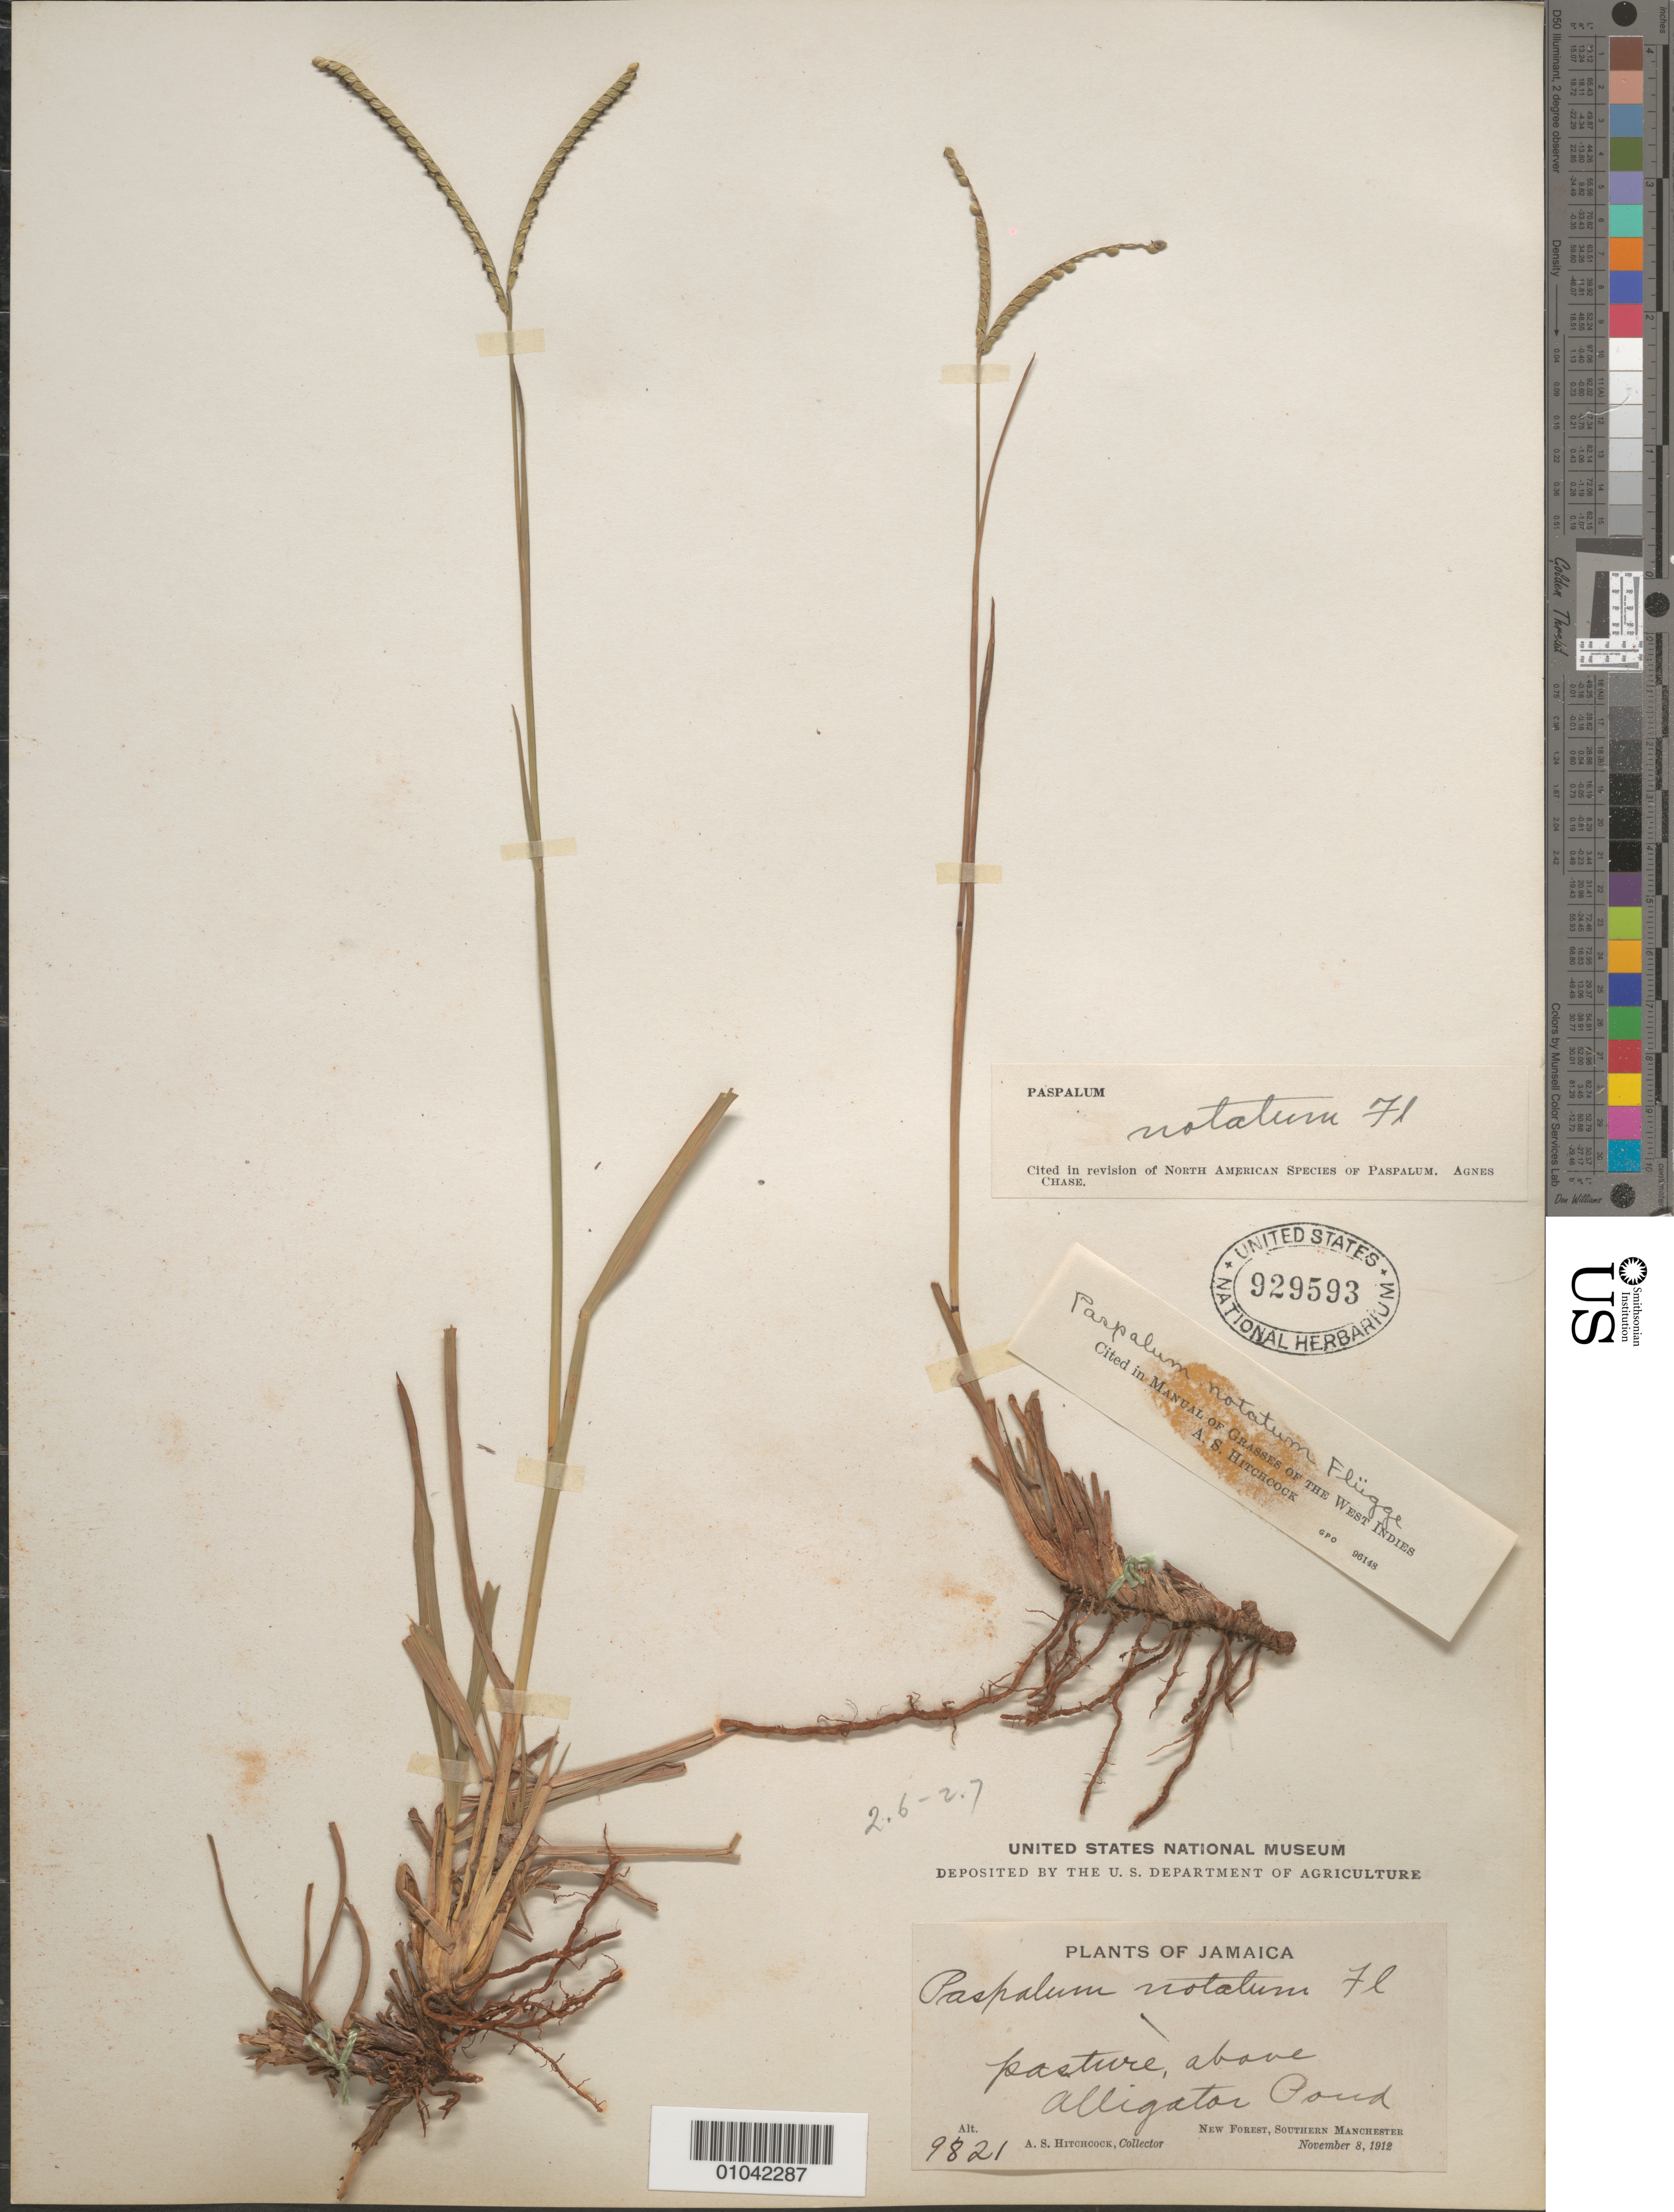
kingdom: Plantae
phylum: Tracheophyta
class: Liliopsida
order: Poales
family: Poaceae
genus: Paspalum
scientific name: Paspalum notatum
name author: Flüggé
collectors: A. S. Hitchcock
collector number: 9821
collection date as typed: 08 Nov 1912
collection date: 1912-11-08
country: Jamaica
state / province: Manchester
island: Jamaica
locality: New Forest, Southern Manchester, above Alligator Pond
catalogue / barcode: US 929593